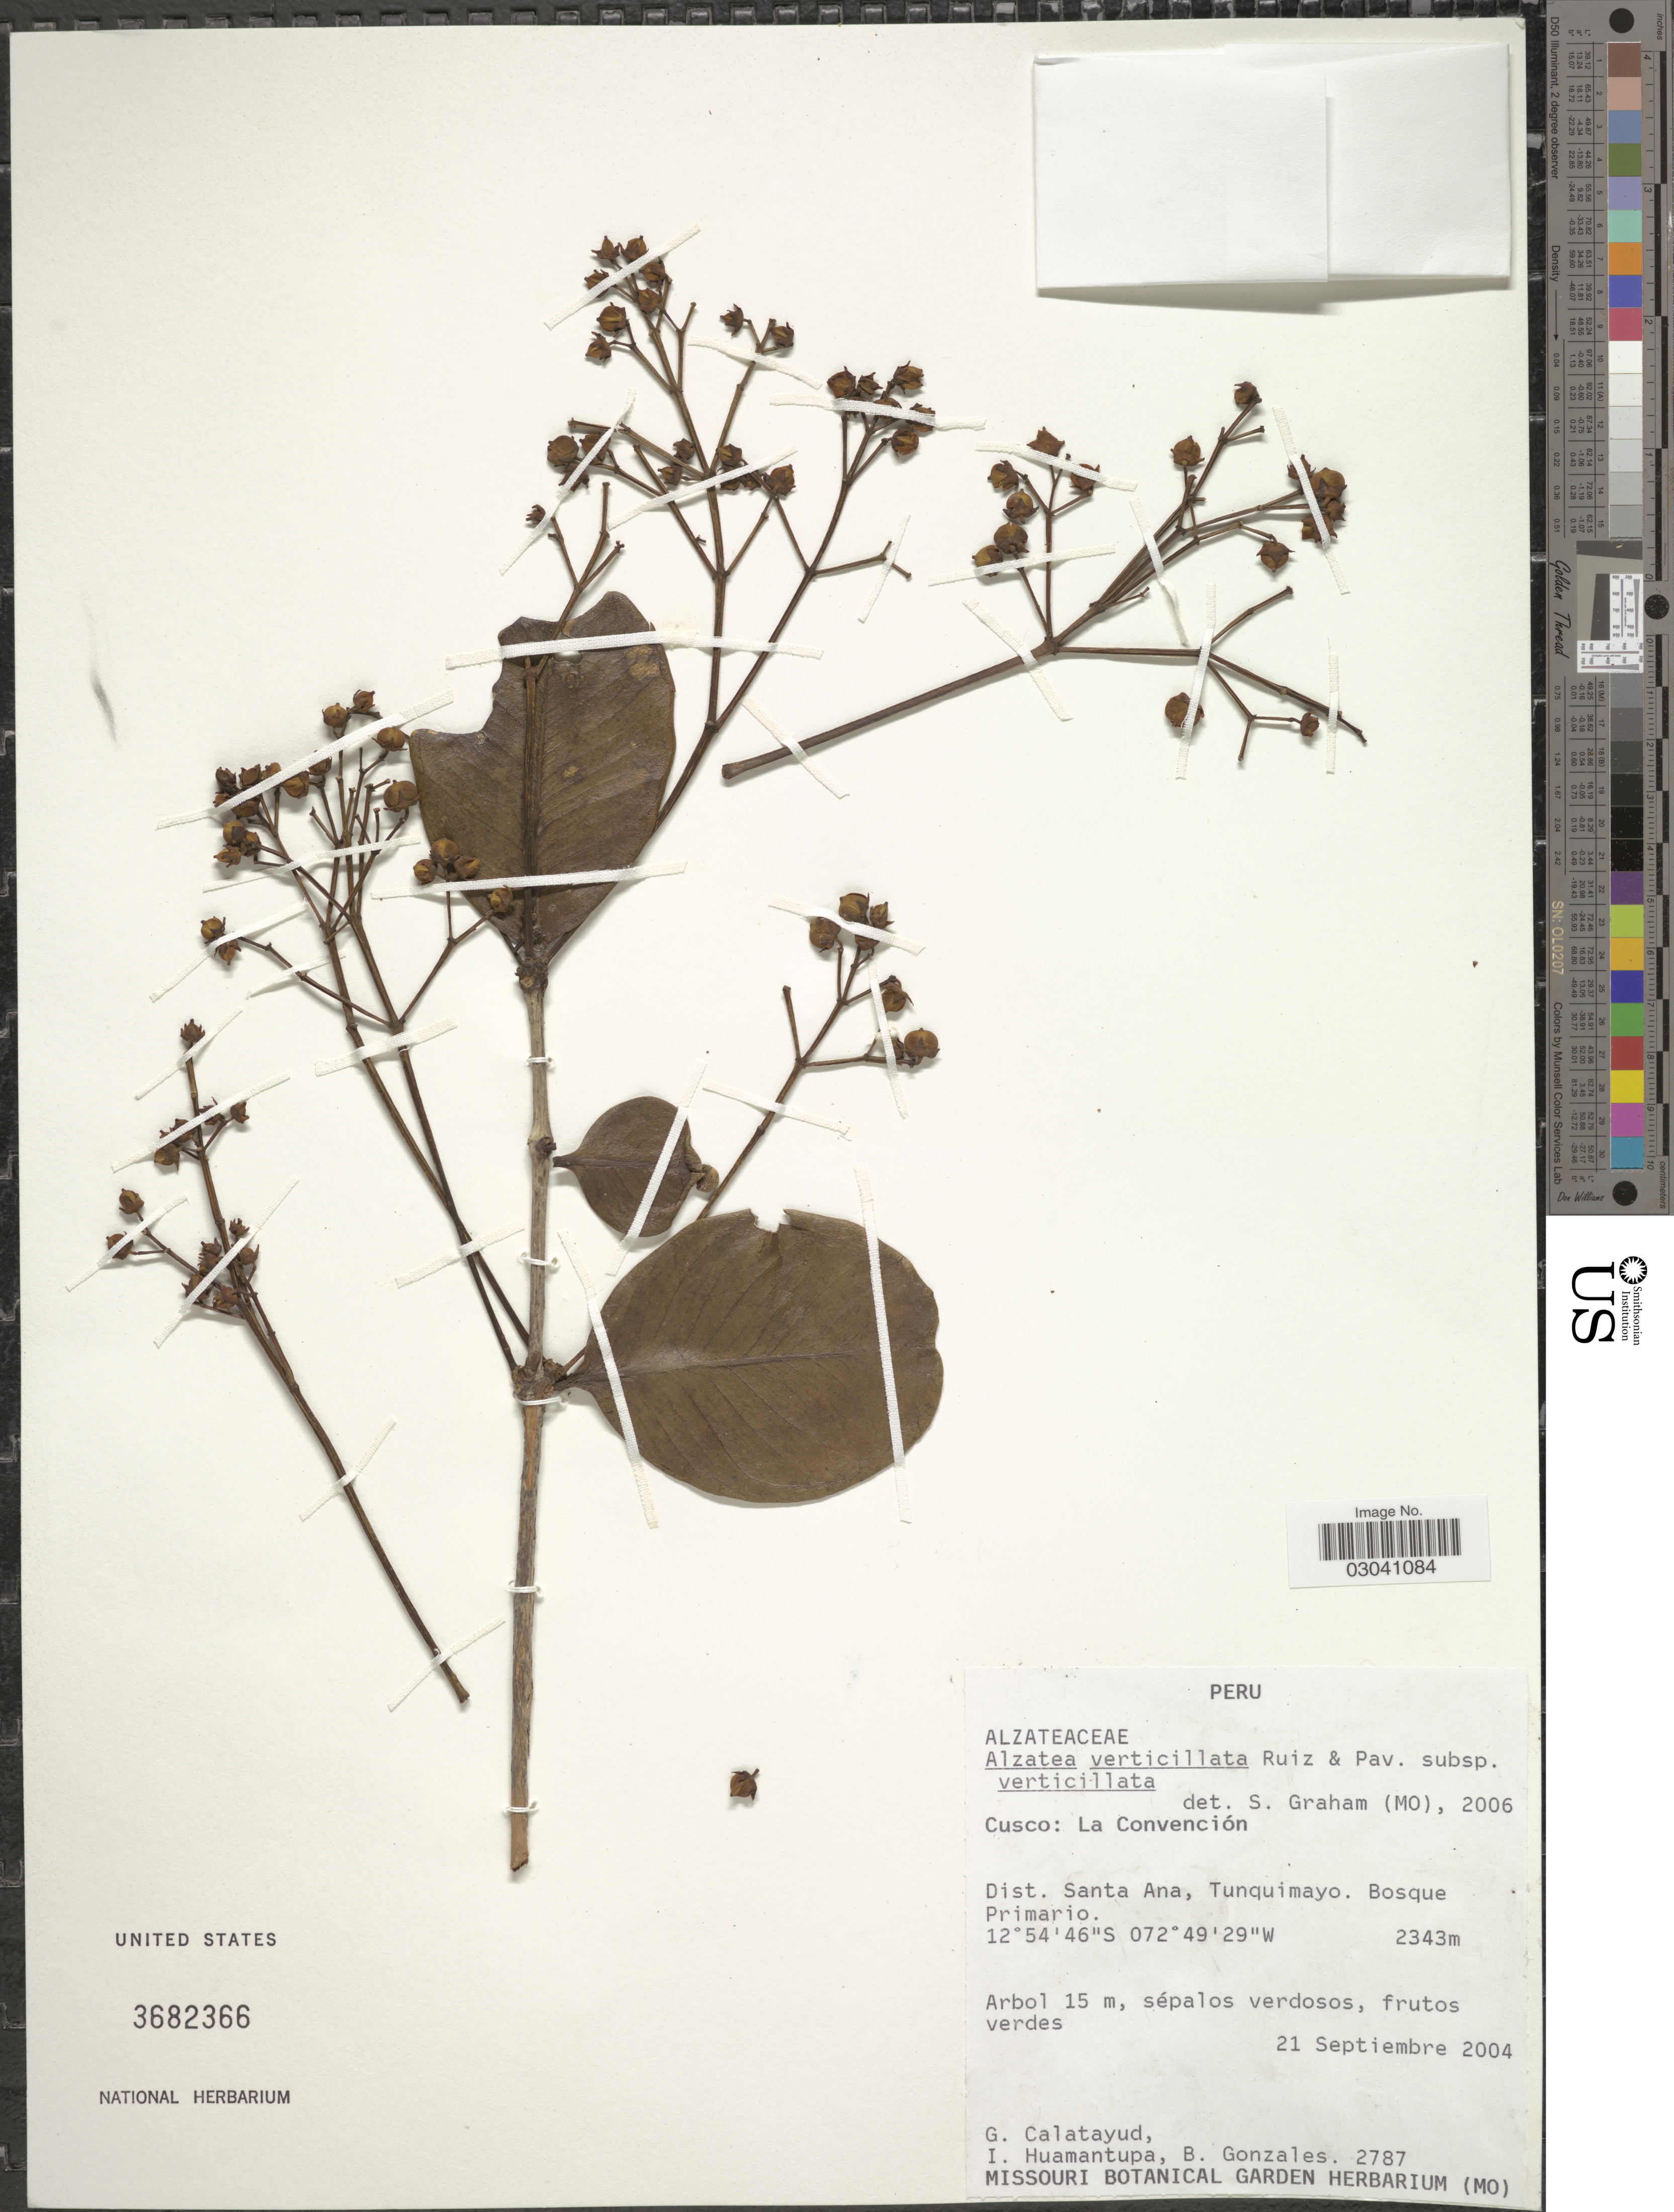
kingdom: Plantae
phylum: Tracheophyta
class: Magnoliopsida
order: Myrtales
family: Alzateaceae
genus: Alzatea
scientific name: Alzatea verticillata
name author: Ruiz & Pav.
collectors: G. Calatayud, I. Huamantupa & B. Gonzales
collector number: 2787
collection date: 2004-09-21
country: Peru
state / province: Cusco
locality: La Convención. Dist. Santa Ana, Tunquimayo.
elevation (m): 2343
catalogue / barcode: US 3682366